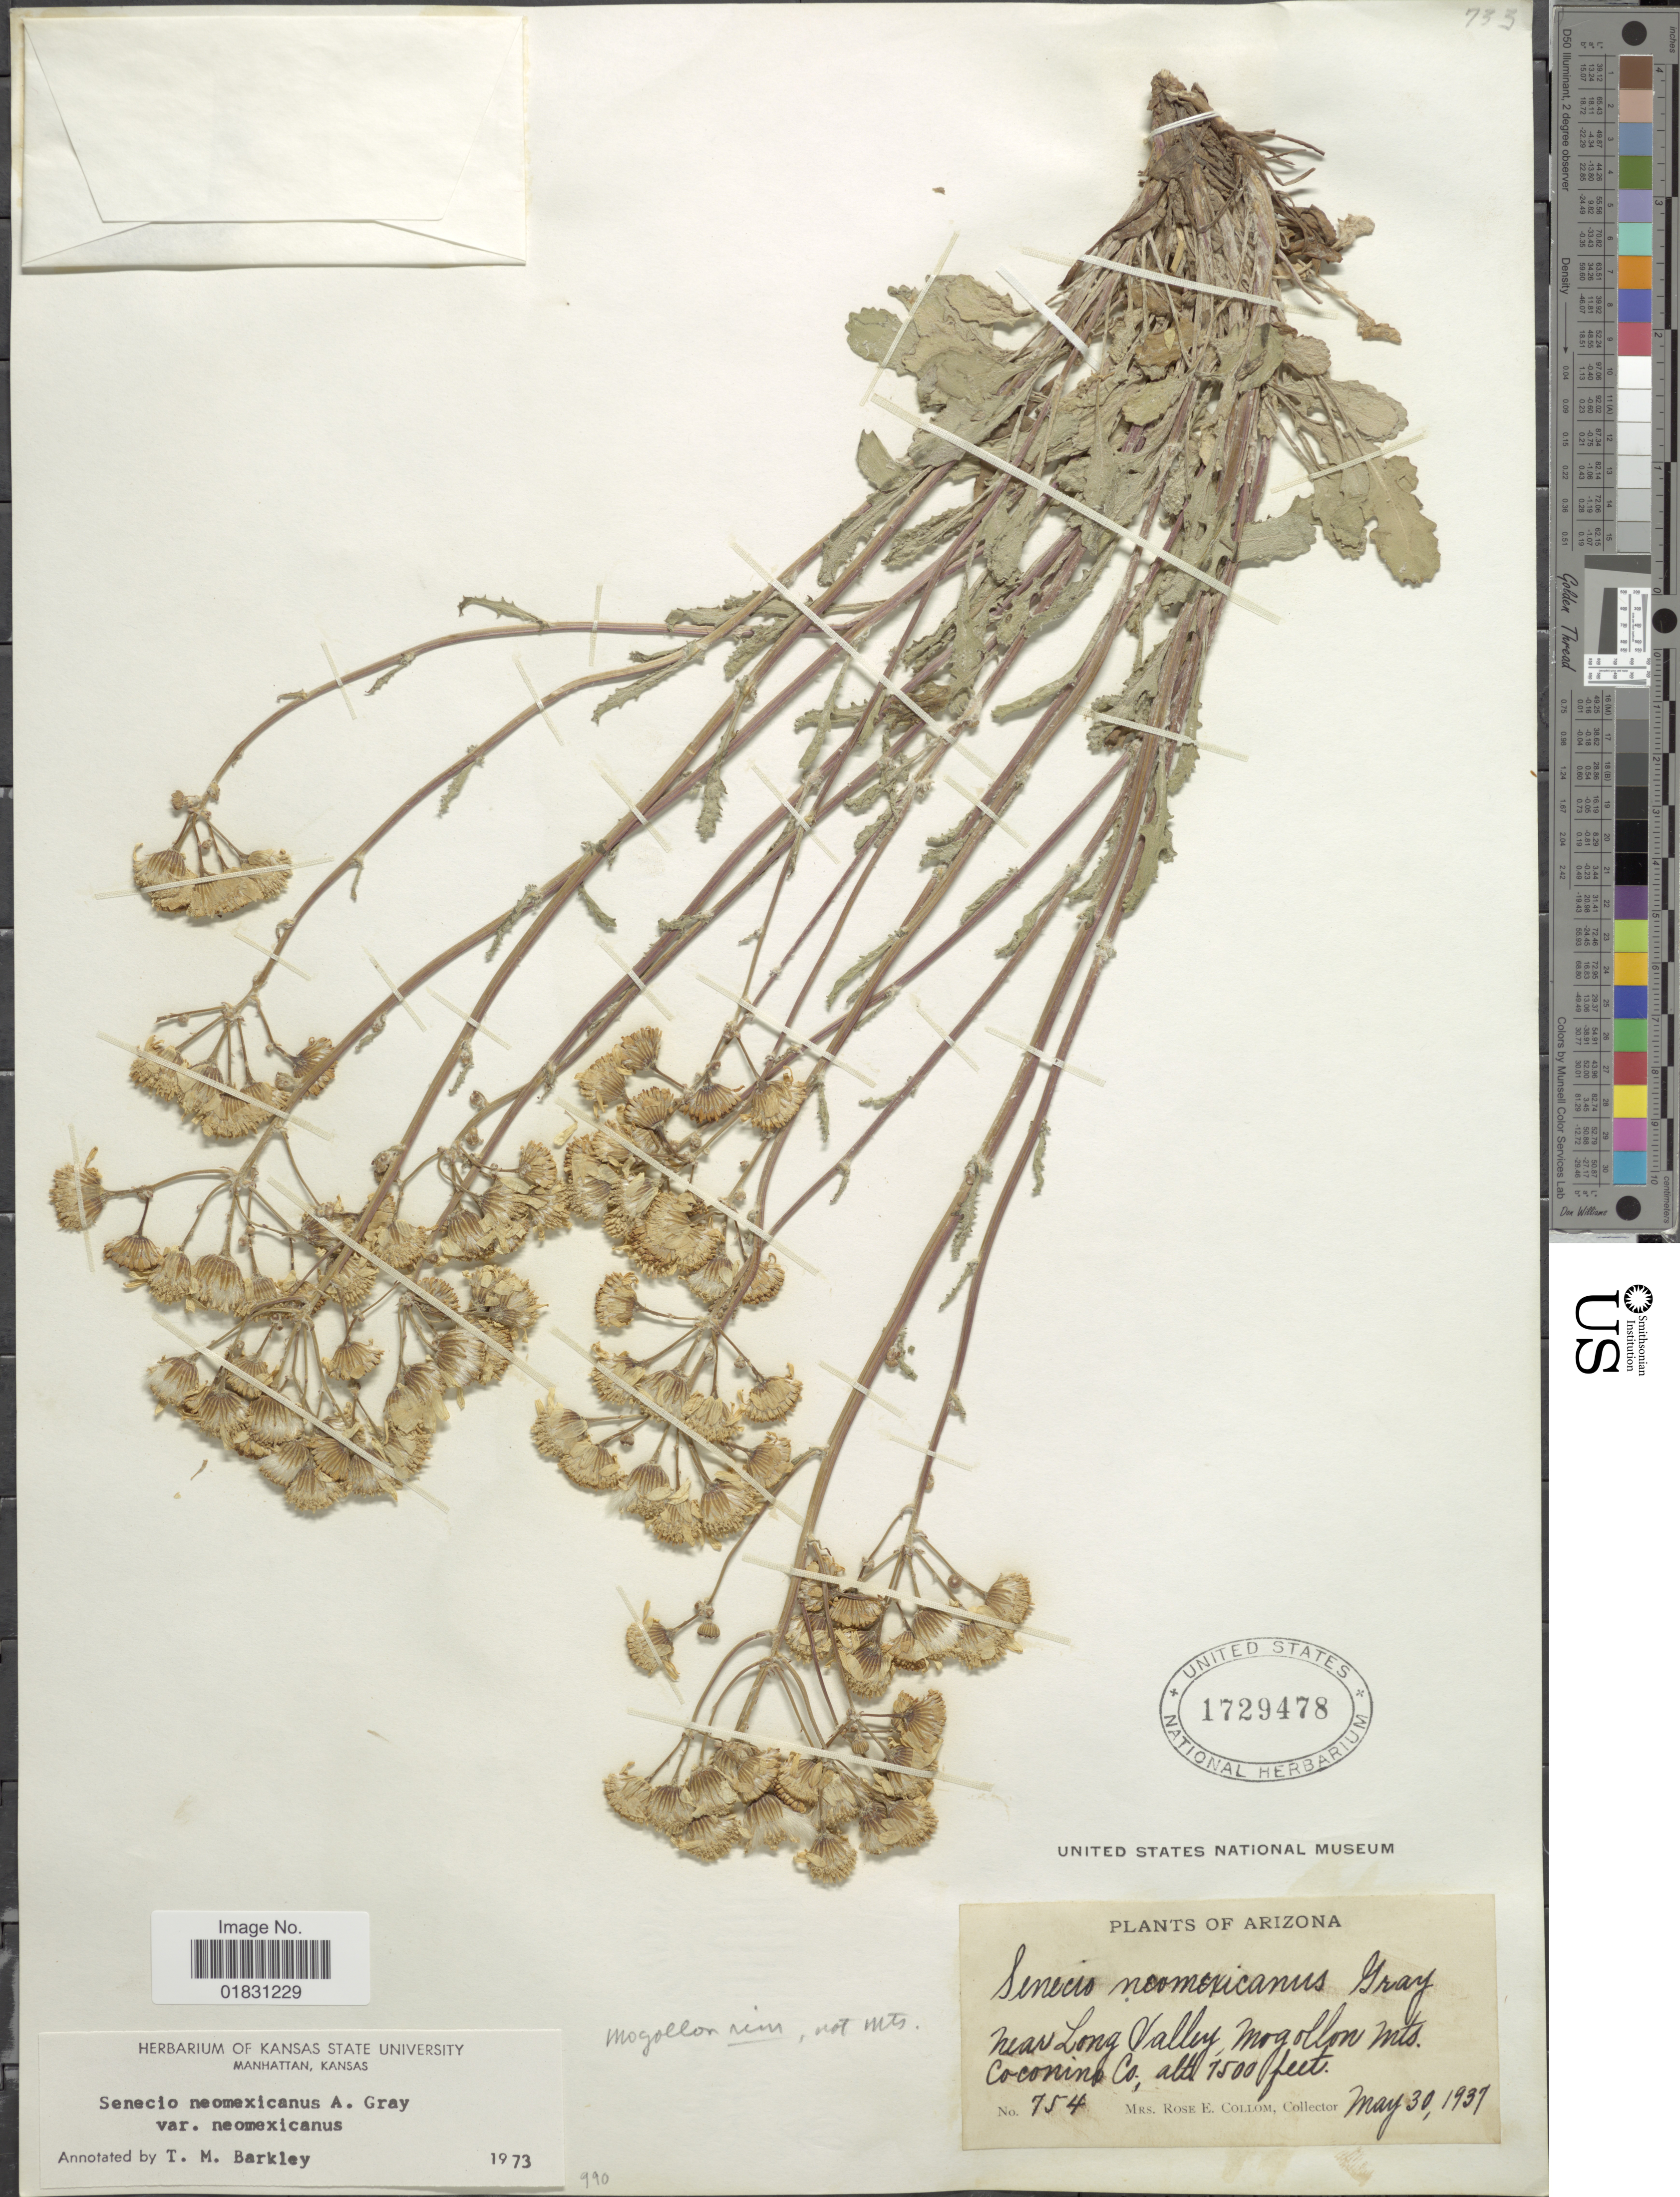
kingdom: Plantae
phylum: Tracheophyta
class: Magnoliopsida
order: Asterales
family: Asteraceae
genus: Packera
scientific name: Packera neomexicana var. neomexicana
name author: (A. Gray) W.A. Weber & Á. Löve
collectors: R. E. Collom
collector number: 754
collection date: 1937-05-30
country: United States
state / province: Arizona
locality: Near Long Valley, Mogollon Mts. Coconino Co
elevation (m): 2286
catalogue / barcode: US 1729478